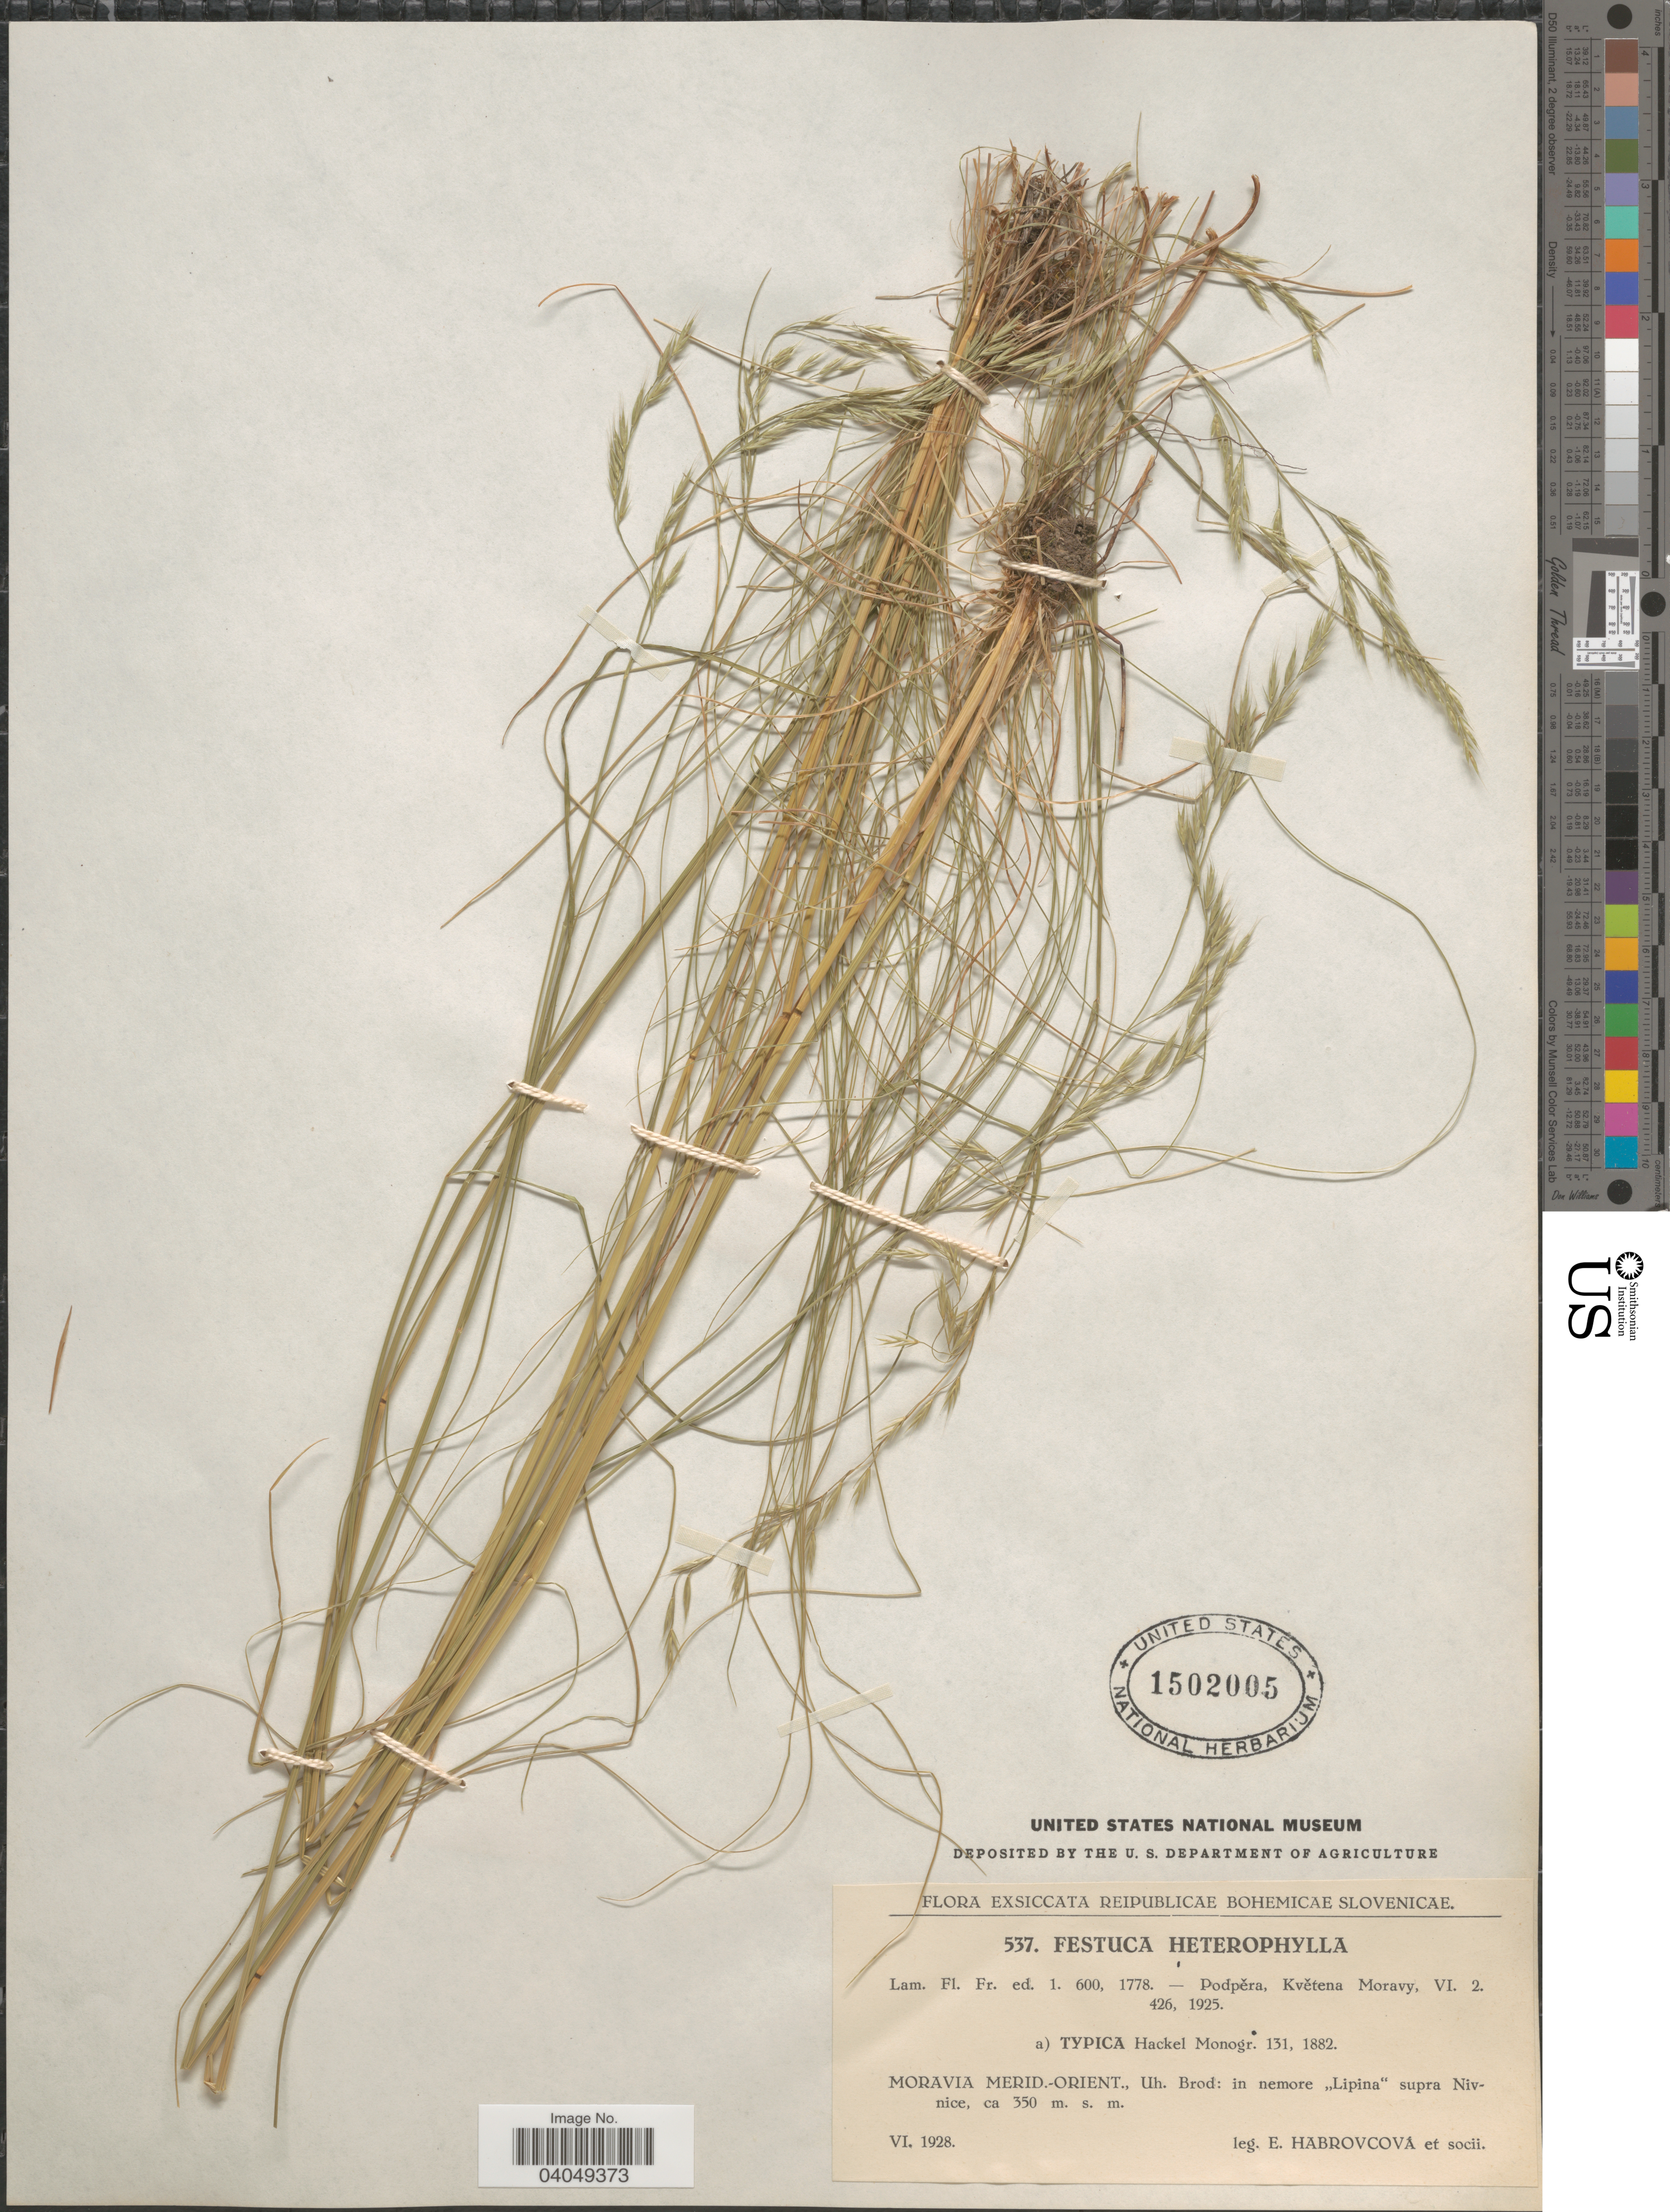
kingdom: Plantae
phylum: Tracheophyta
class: Liliopsida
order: Poales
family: Poaceae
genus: Festuca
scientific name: Festuca heterophylla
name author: Lam.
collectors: E. Habrovcova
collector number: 537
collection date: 1928-06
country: Czechia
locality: Moravia Merid.-Orient., Uh. Brod: in nemore "Lipina" supra Nivnice.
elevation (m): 350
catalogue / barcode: US 1502005